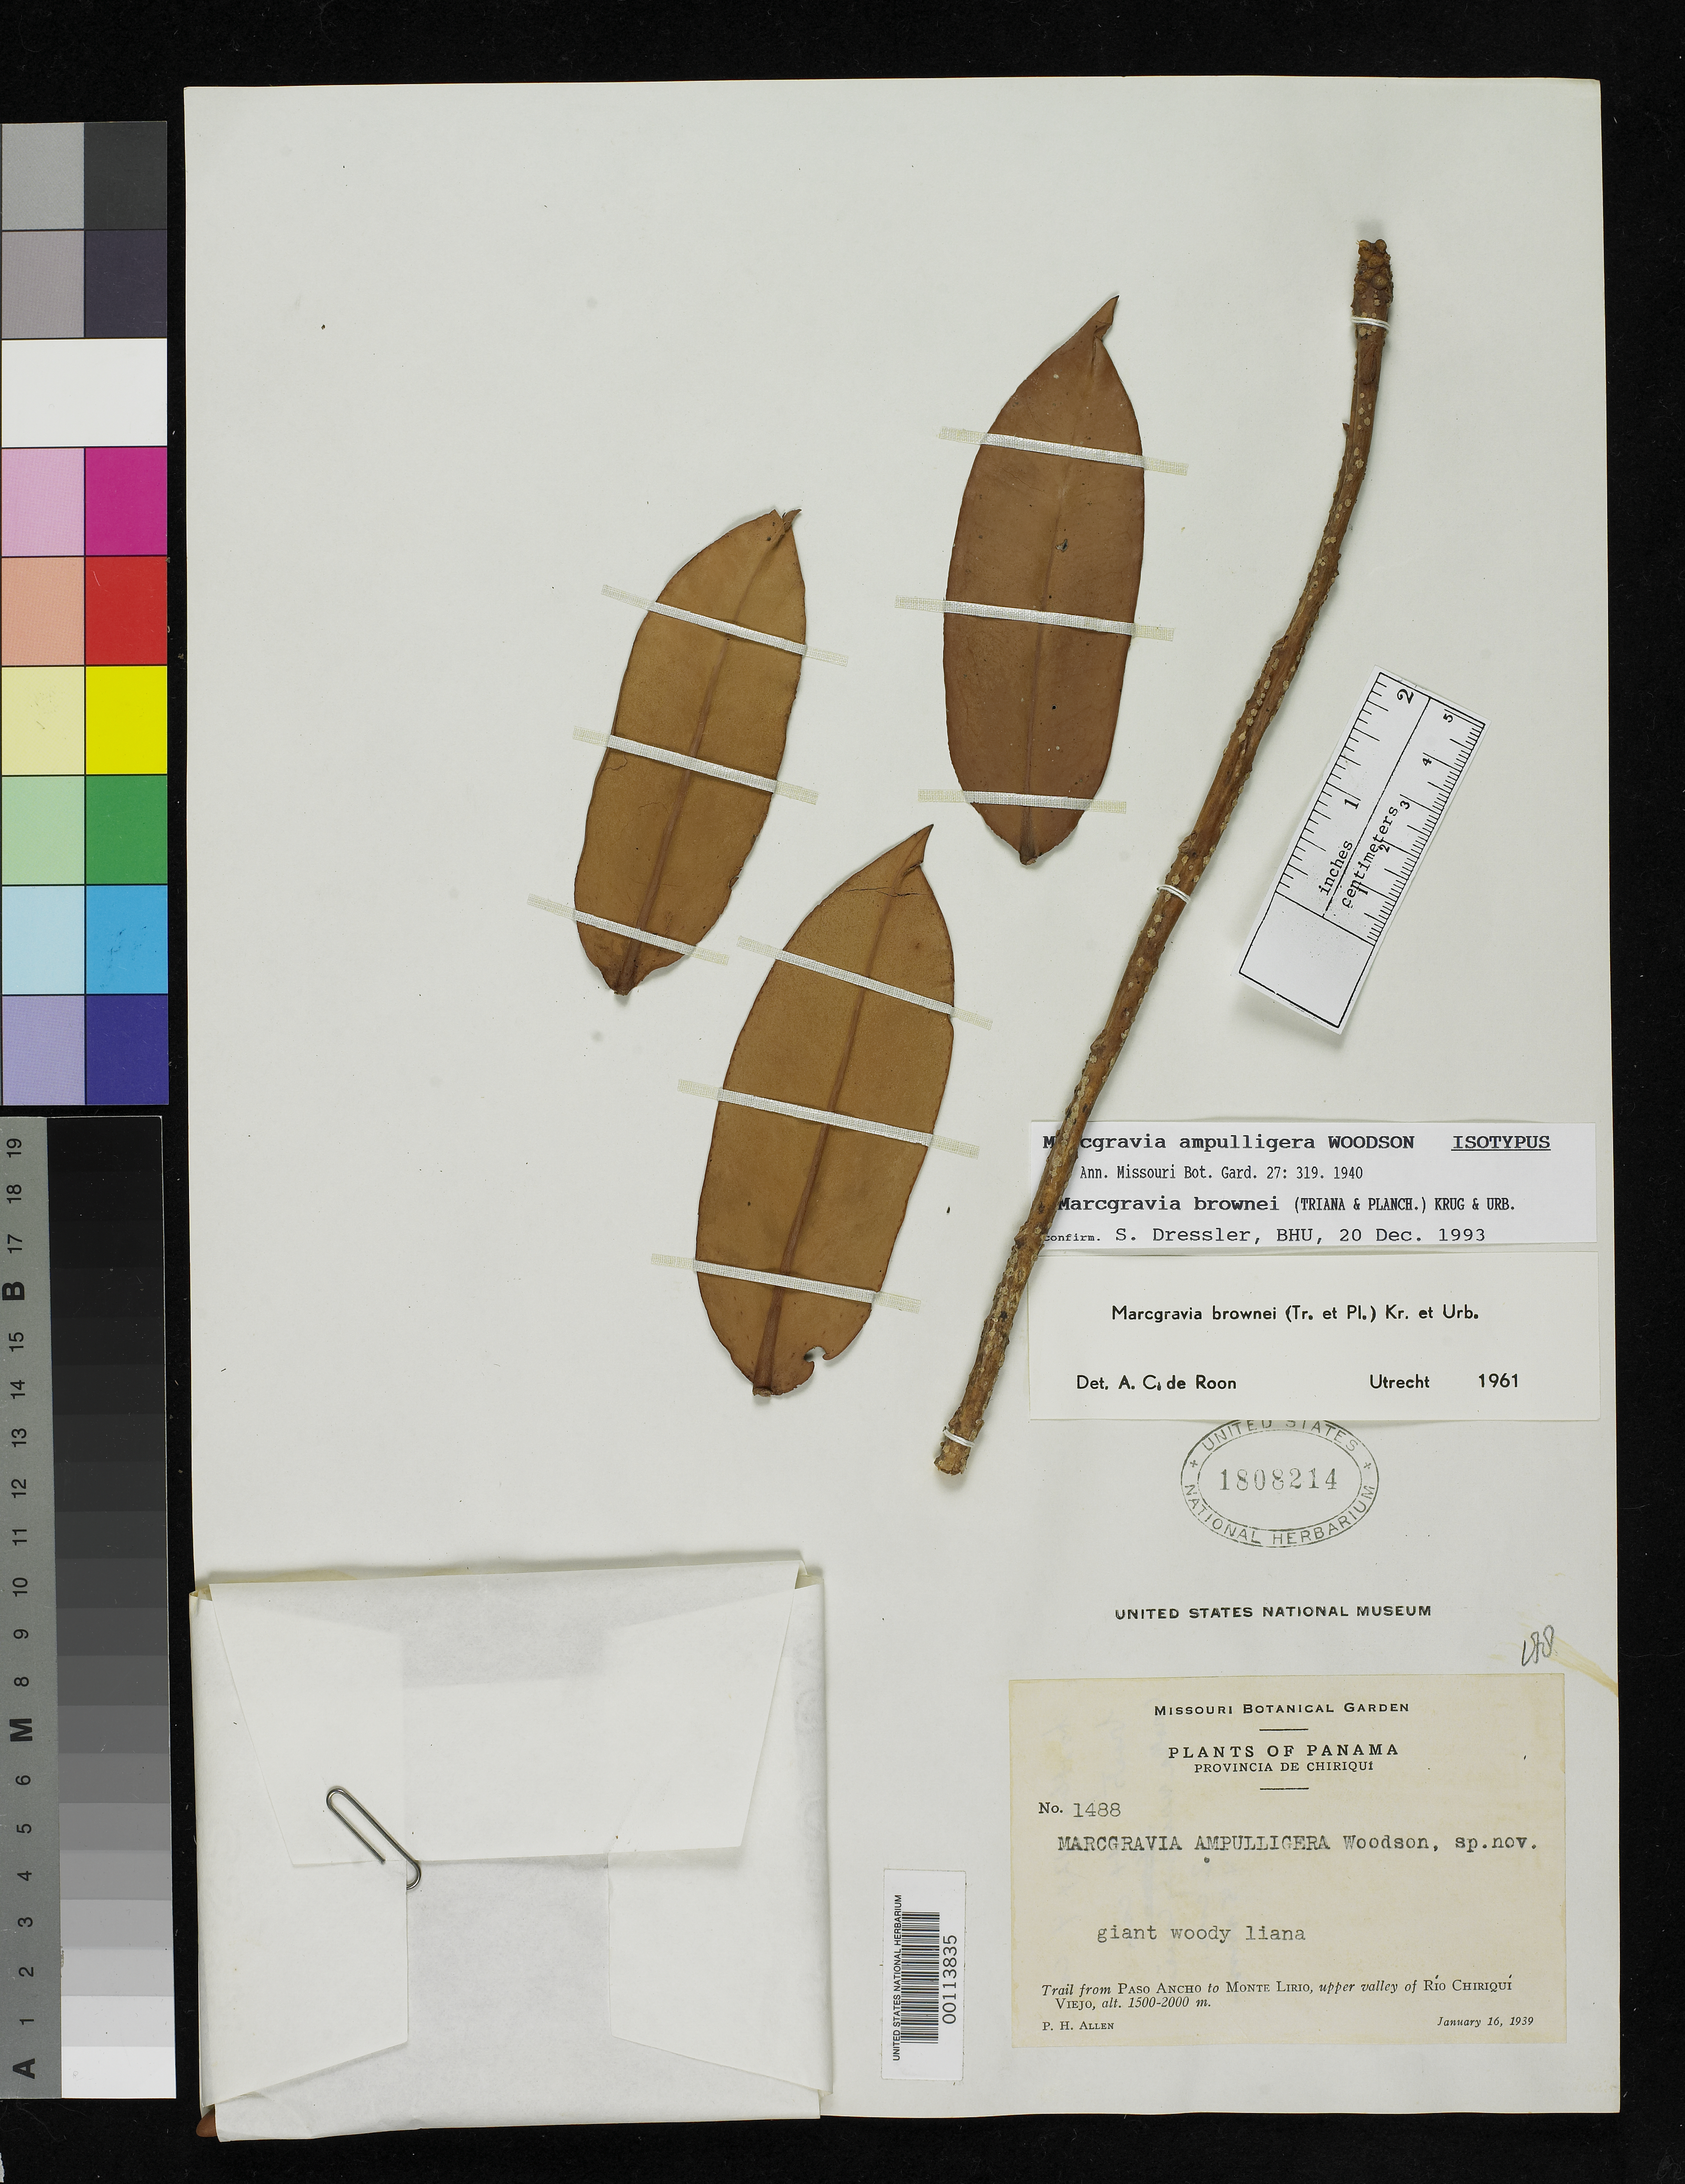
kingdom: Plantae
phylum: Tracheophyta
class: Magnoliopsida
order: Ericales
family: Marcgraviaceae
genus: Marcgravia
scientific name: Marcgravia ampulligera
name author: Woodson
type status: Isotype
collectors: P. H. Allen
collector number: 1488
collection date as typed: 16 Jan 1939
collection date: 1939-01-16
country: Panama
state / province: Chiriquí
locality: Trail from Paso Ancho to MonteLirio, upper Valley of Rio Chiriqui Viejo.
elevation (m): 1500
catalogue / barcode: US 1808214